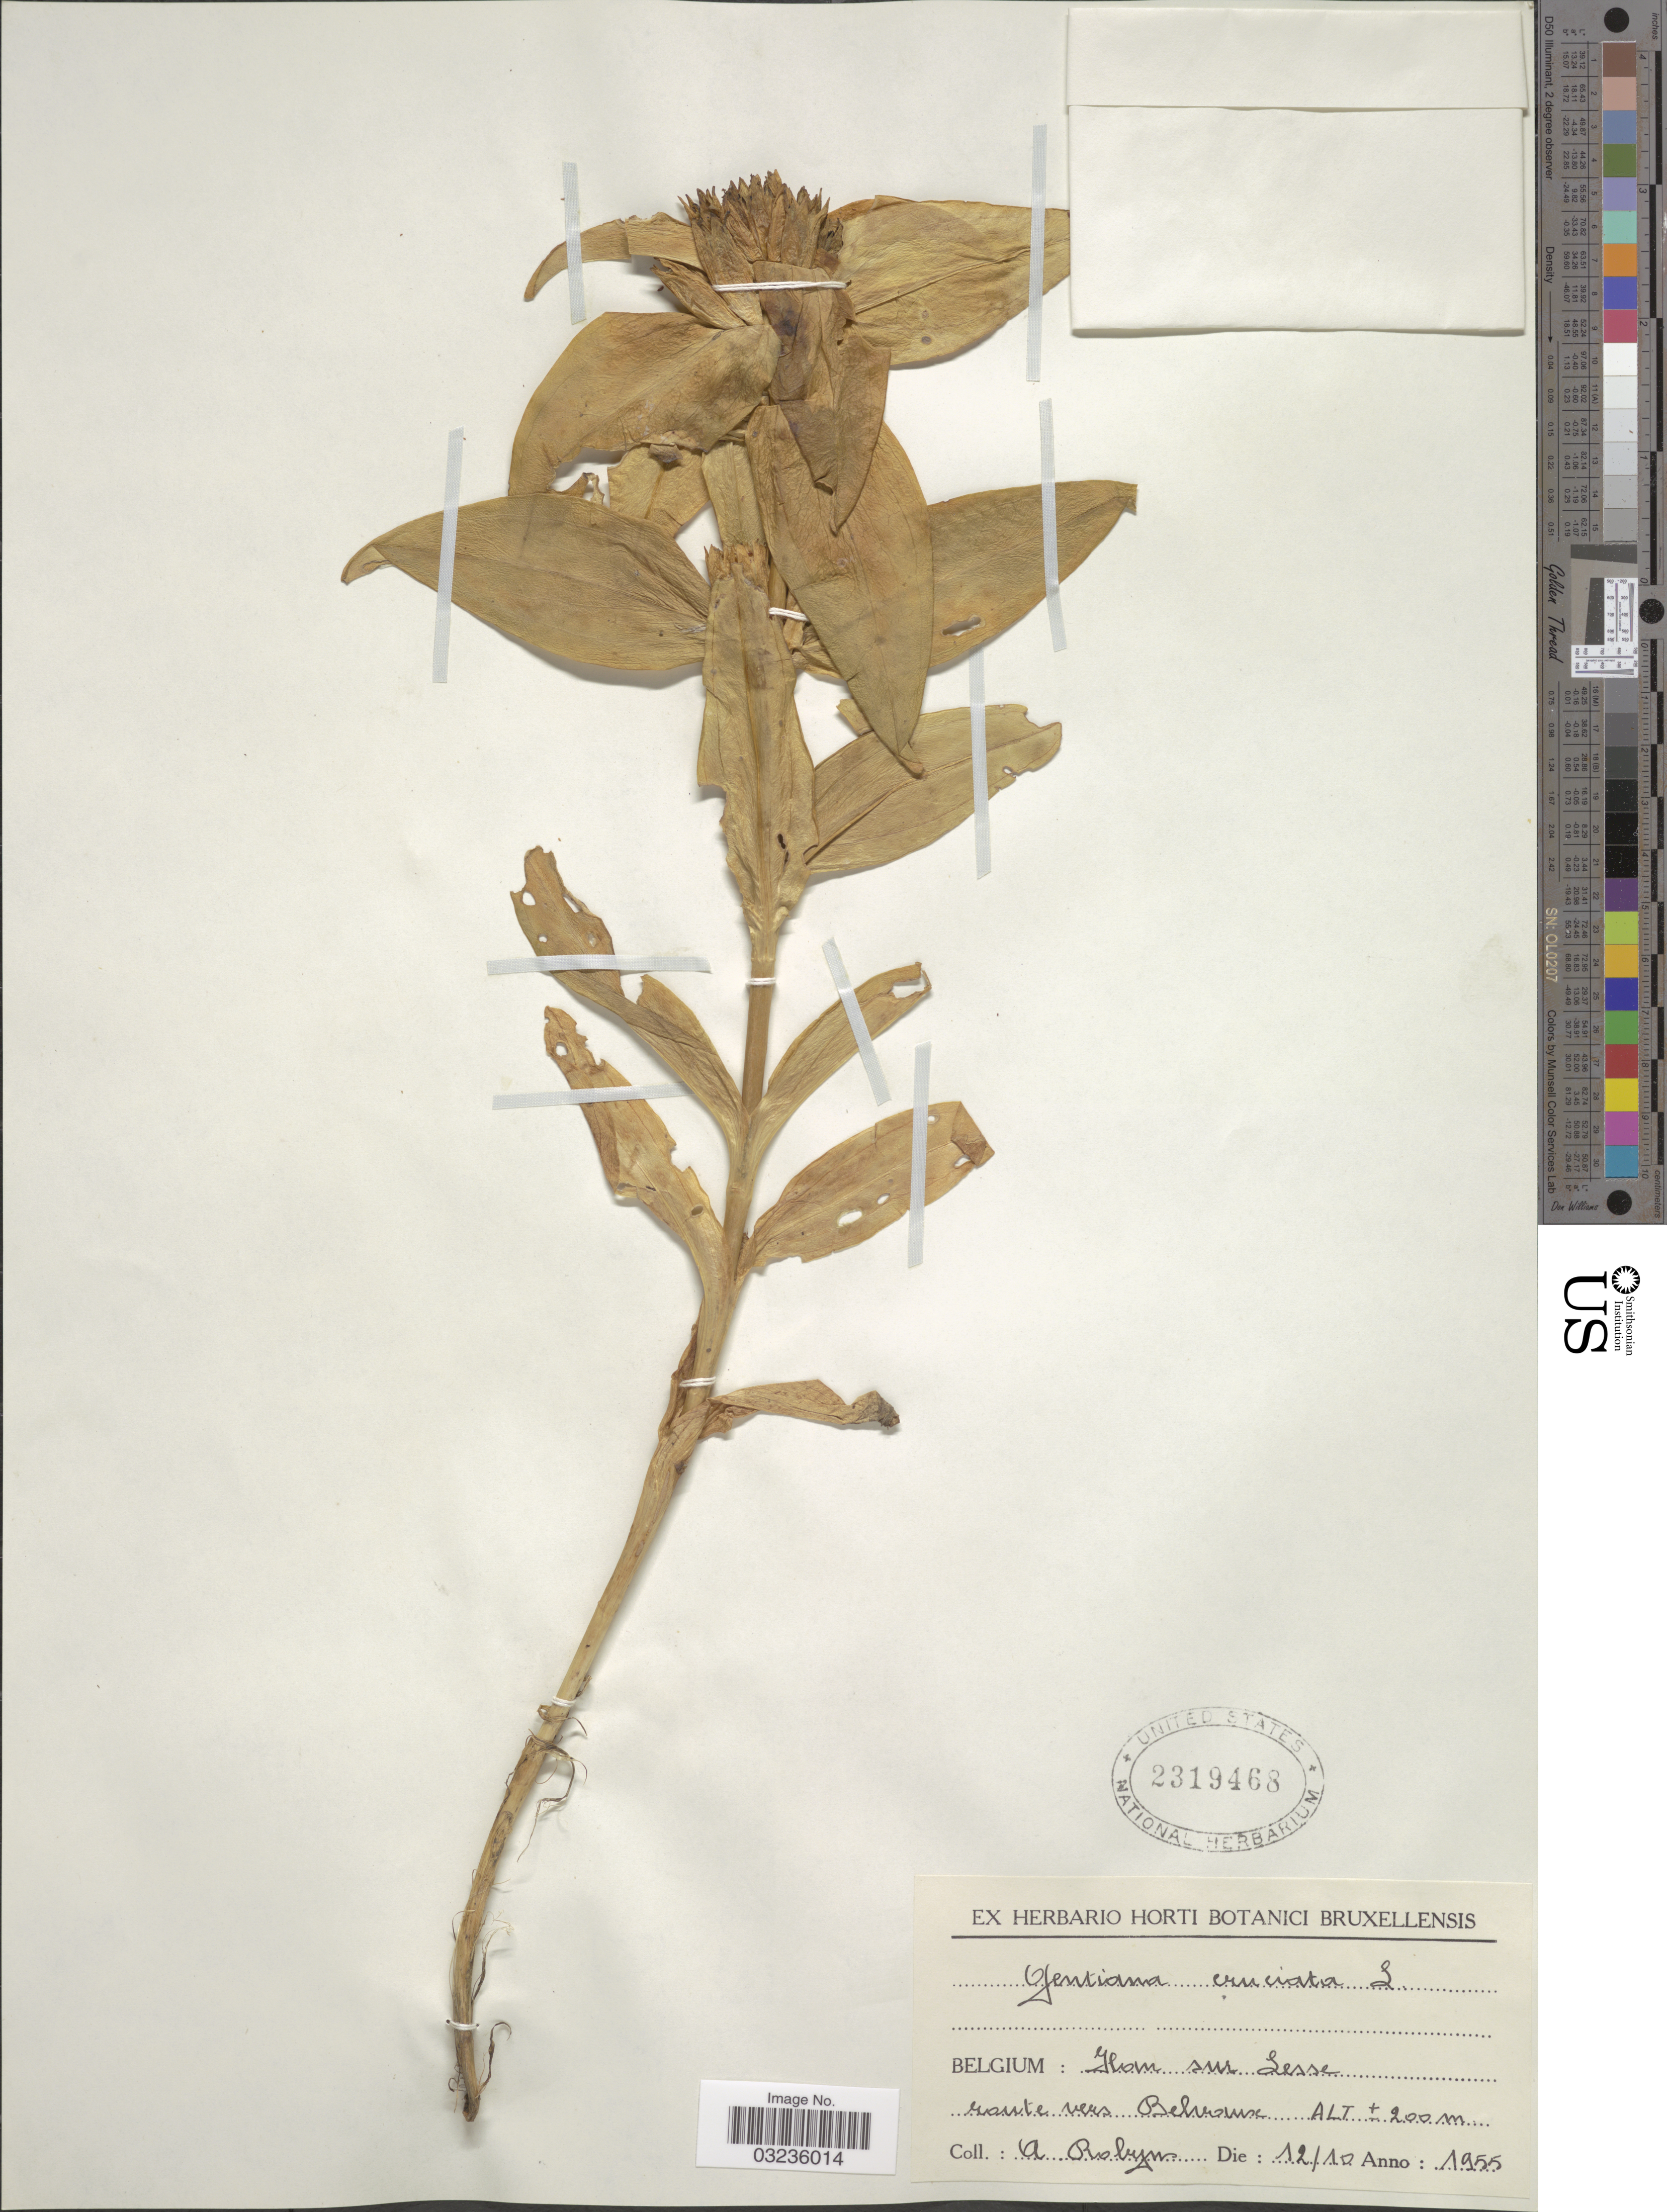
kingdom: Plantae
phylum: Tracheophyta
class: Magnoliopsida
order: Gentianales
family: Gentianaceae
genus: Gentiana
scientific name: Gentiana cruciata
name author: L.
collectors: A. Robyns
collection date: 1955-10-12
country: Belgium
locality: Han sur Lesse route vers Belvaux.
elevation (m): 200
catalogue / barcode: US 2319468